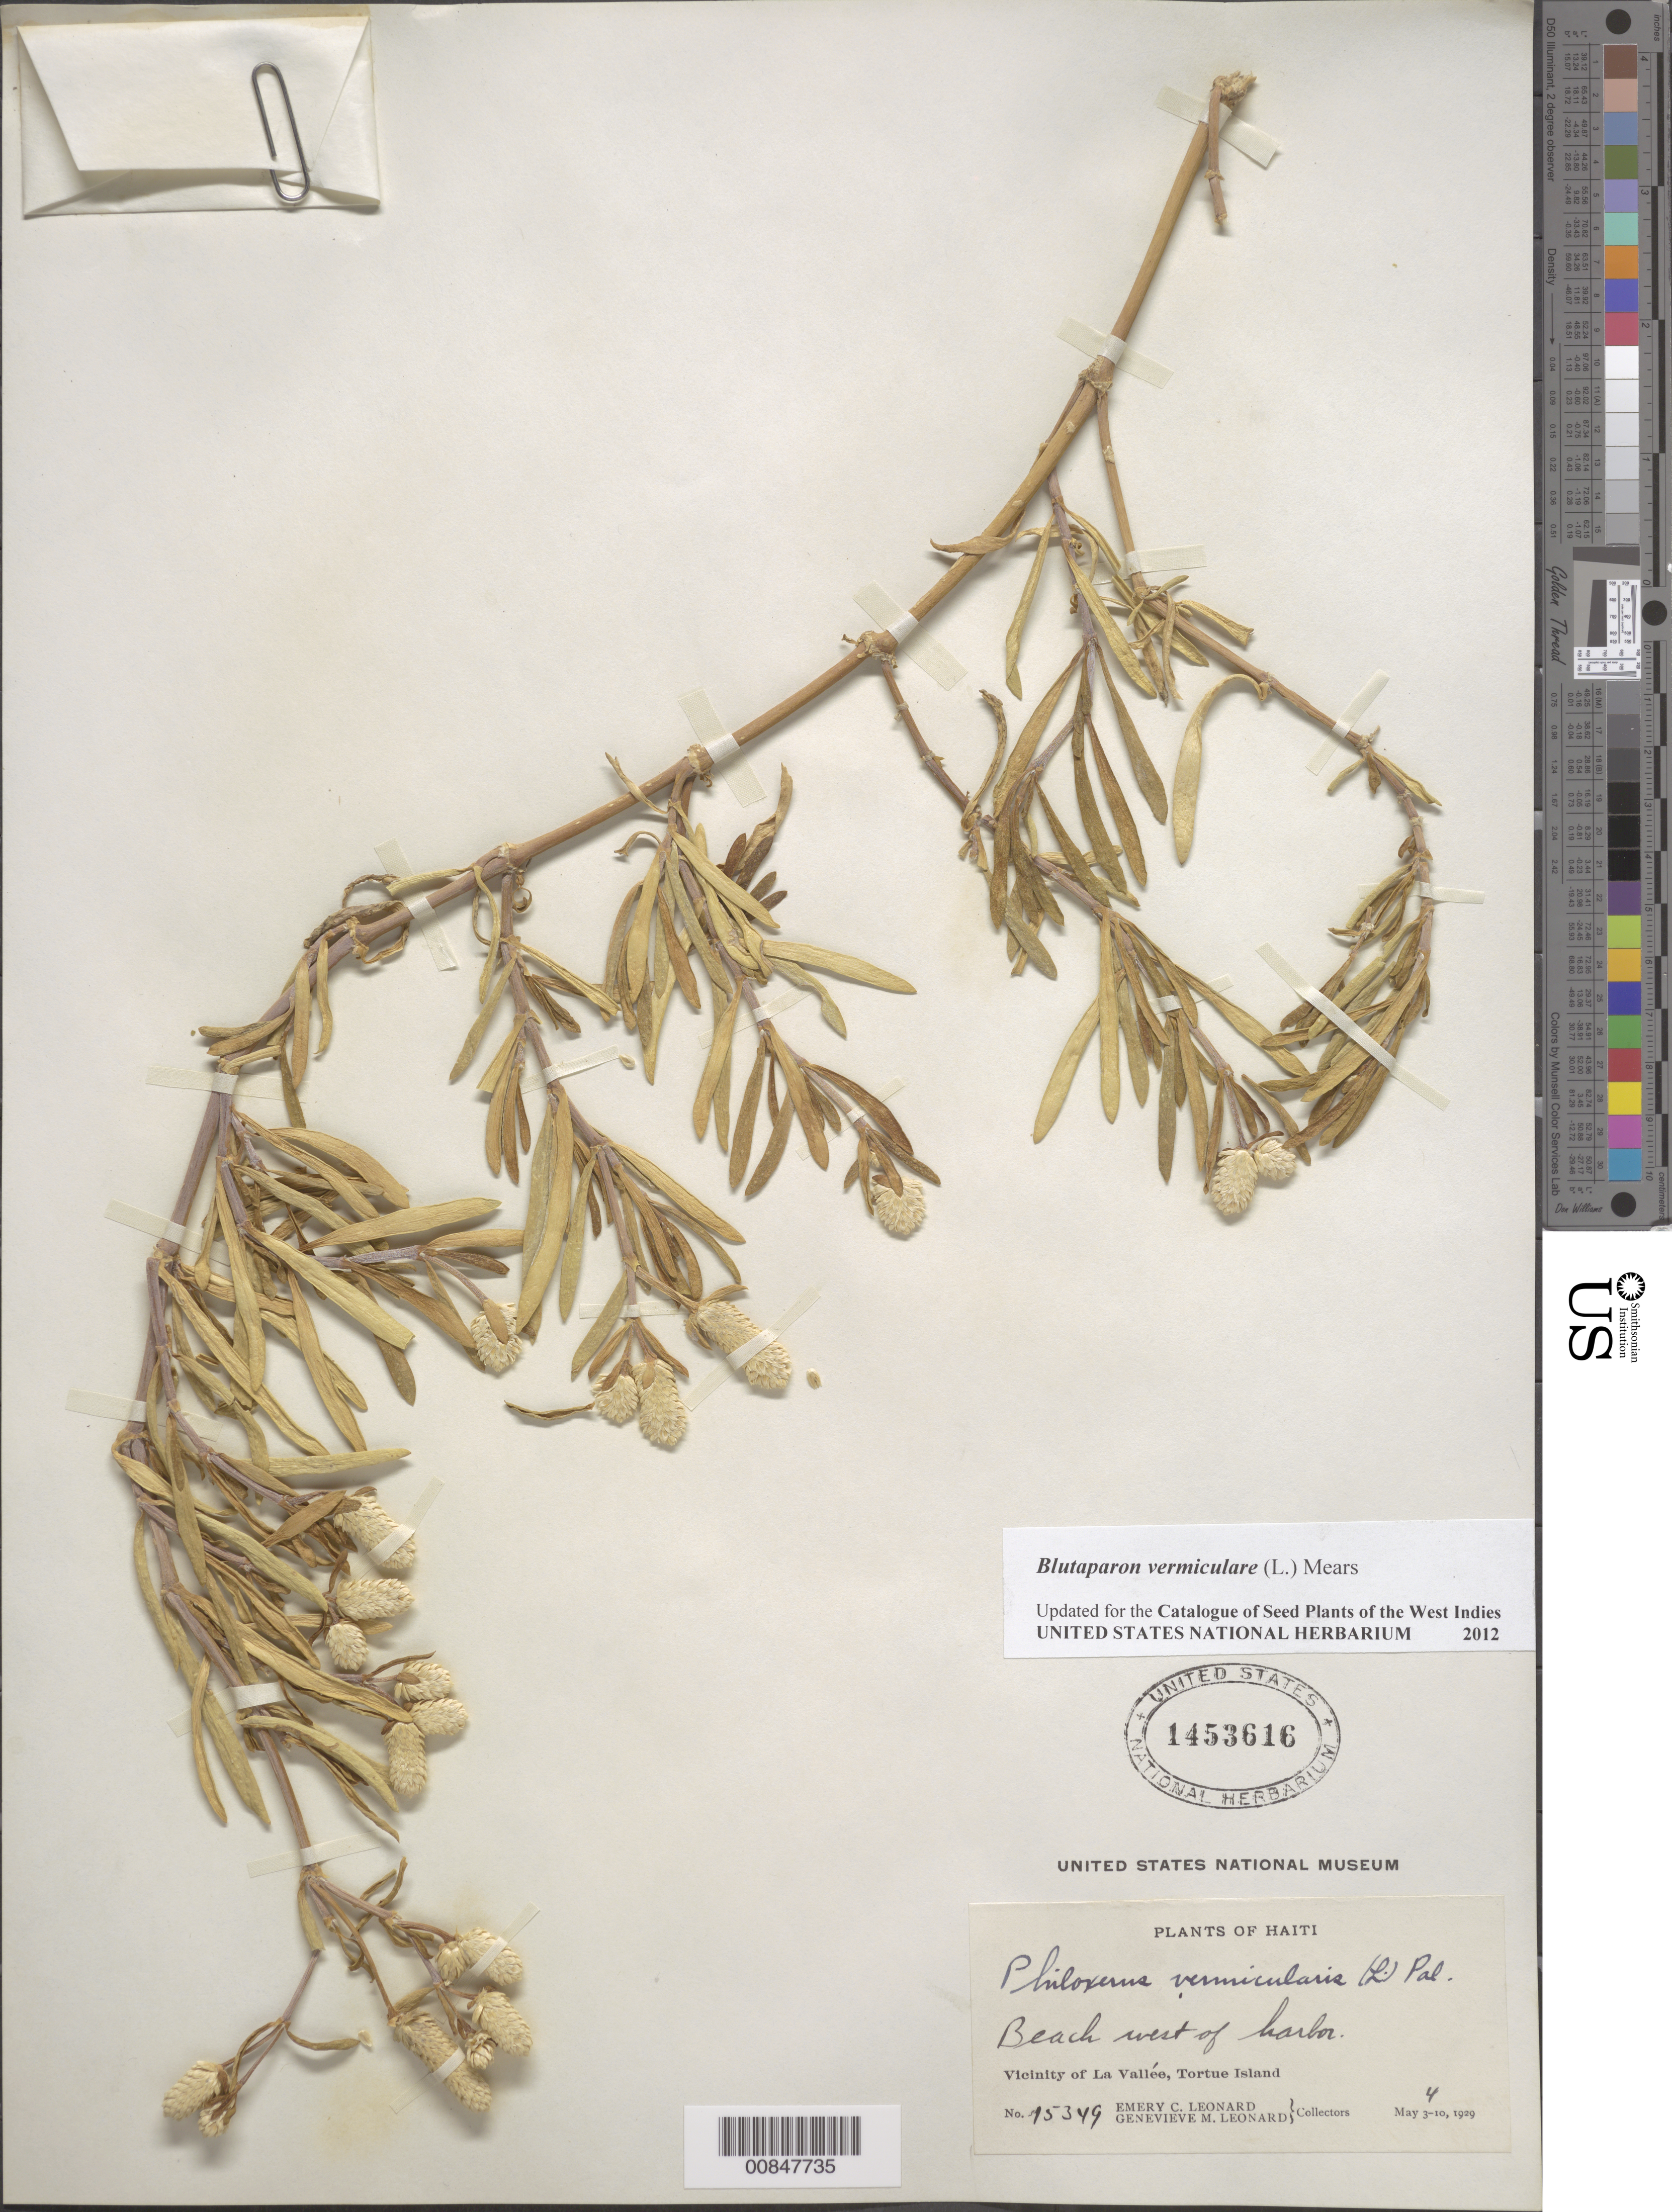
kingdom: Plantae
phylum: Tracheophyta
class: Magnoliopsida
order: Caryophyllales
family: Amaranthaceae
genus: Gomphrena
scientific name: Gomphrena vermicularis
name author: L.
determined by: Strong, Mark T., (BOT), Smithsonian Institution - National Museum of Natural History (UNITED STATES)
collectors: E. C. Leonard & G. M. Leonard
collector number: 15349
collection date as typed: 04 May 1929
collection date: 1929-05-04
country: Haiti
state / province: Nord-Óuest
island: Île de la Tortue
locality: Vicinity of La Vallée, Tortue Island. Beach west of harbor.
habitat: Beach.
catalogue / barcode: US 1453616